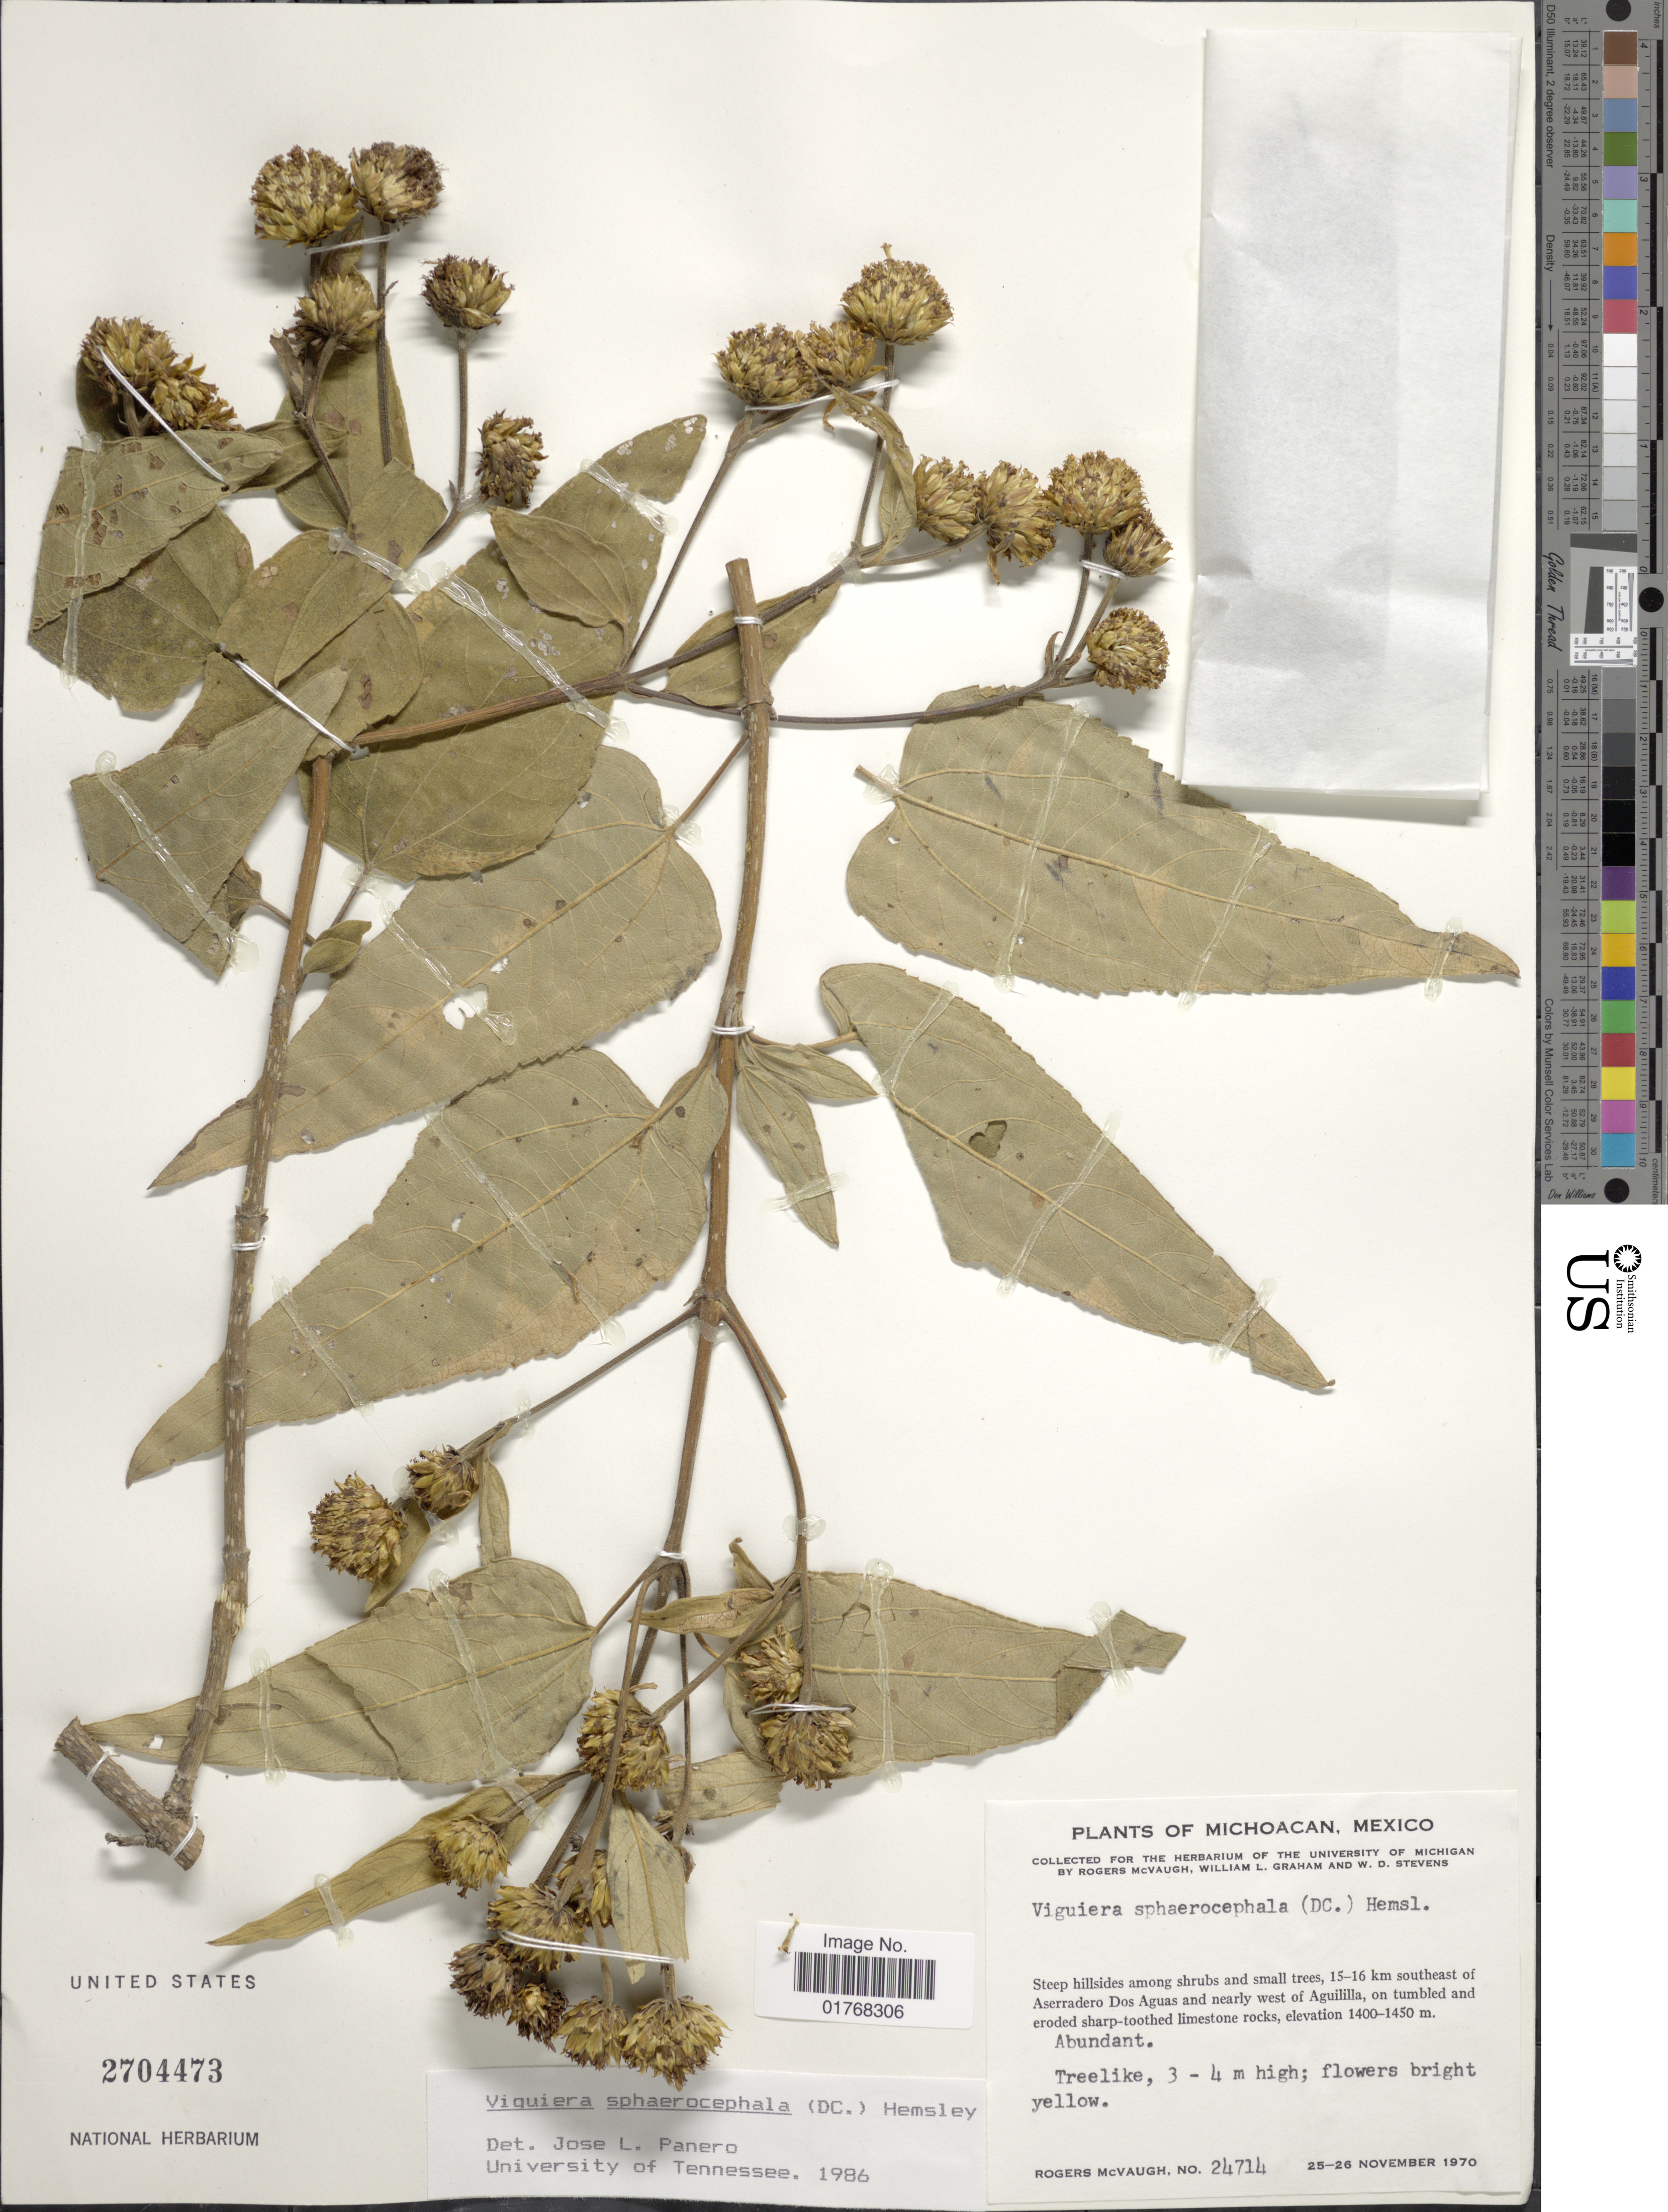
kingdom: Plantae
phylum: Tracheophyta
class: Magnoliopsida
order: Asterales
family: Asteraceae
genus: Viguiera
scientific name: Viguiera sphaerocephala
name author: (DC.) Hemsl.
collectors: R. McVaugh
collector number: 24714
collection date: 1970-11-25/1970-11-26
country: Mexico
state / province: Michoacán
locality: Steep hillsides among shrubs and small trees, 15-16 km southeast of Aserradero Dos Aguas and nearly west of Aguilla, on tumbled and eroded sharp-toothed limestone rocks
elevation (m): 1400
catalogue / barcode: US 2704473